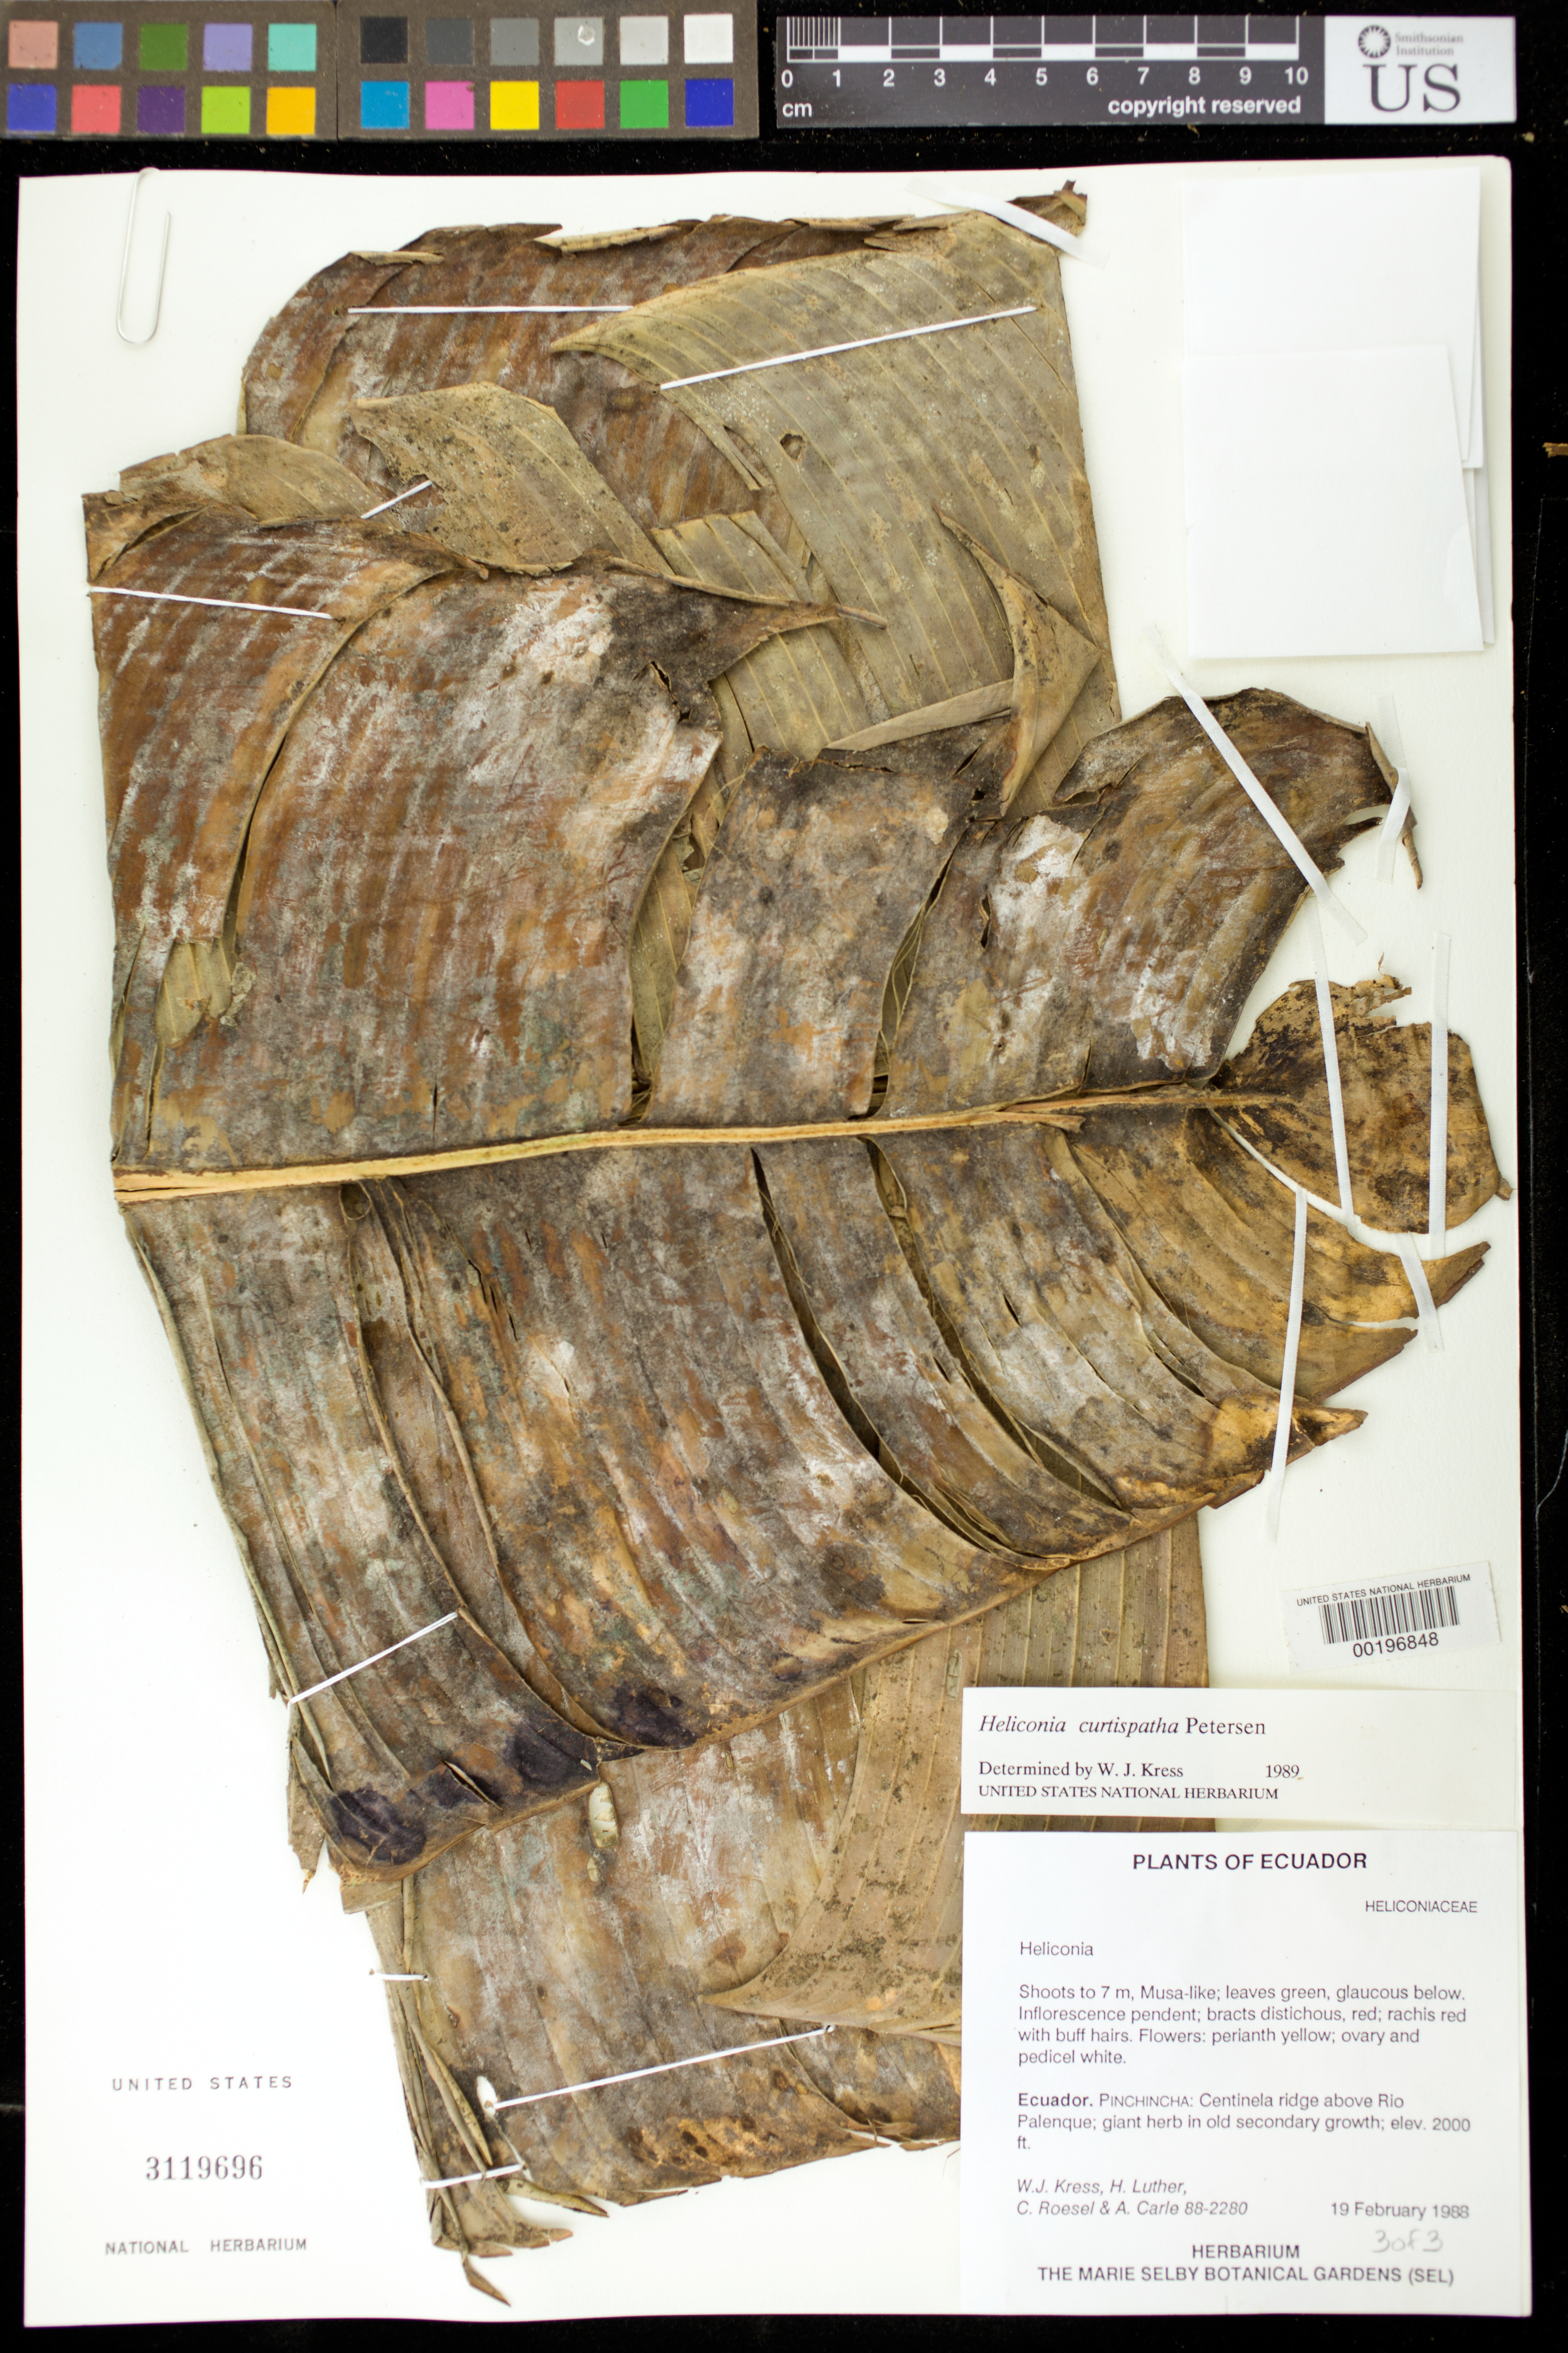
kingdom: Plantae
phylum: Tracheophyta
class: Liliopsida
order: Zingiberales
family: Heliconiaceae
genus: Heliconia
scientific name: Heliconia curtispatha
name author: Petersen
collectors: W. J. Kress, Harry E. Luther, C. S. Roesel & A. Carle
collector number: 88-2280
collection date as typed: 19 Feb 1988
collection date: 1988-02-19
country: Ecuador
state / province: Pichincha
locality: Centinela ridge above Rio palenque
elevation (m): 610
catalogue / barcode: US 3119696